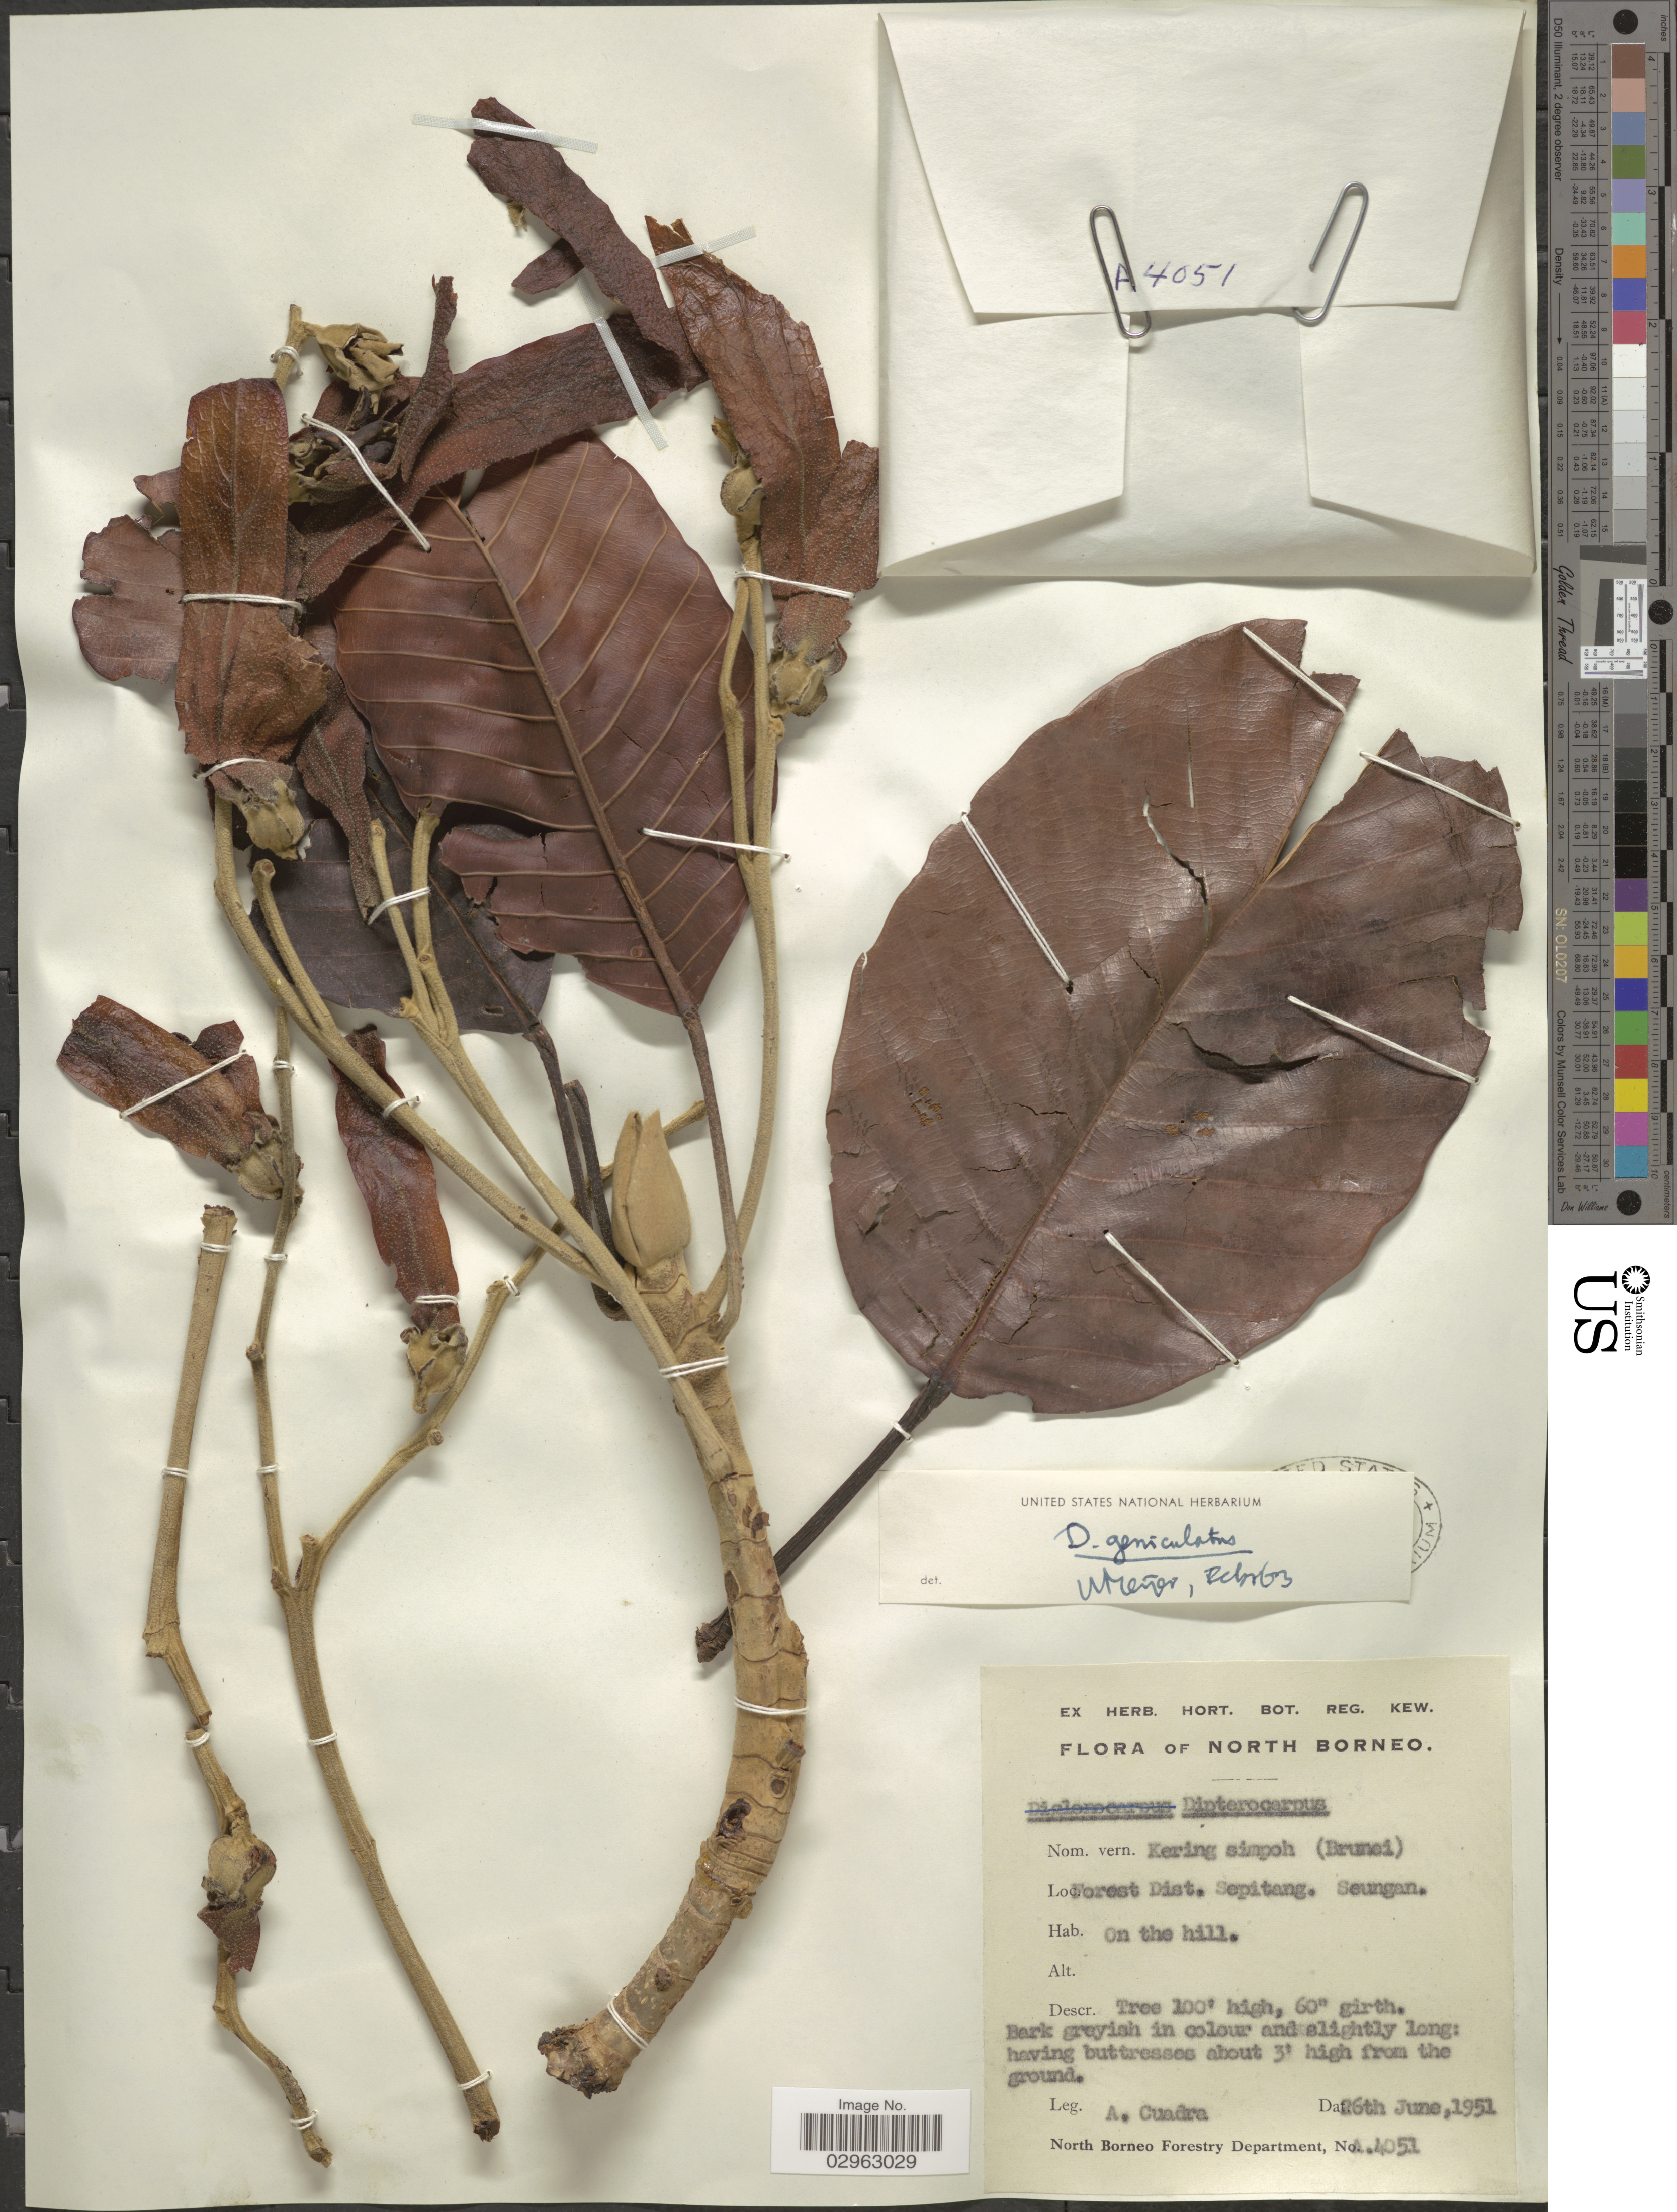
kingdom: Plantae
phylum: Tracheophyta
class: Magnoliopsida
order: Malvales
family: Dipterocarpaceae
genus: Dipterocarpus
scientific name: Dipterocarpus geniculatus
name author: Vesque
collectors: A. Cuadra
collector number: A.4051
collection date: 1951-06-26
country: Malaysia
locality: North Borneo. Forest Dist. Sepitang. Seungan.